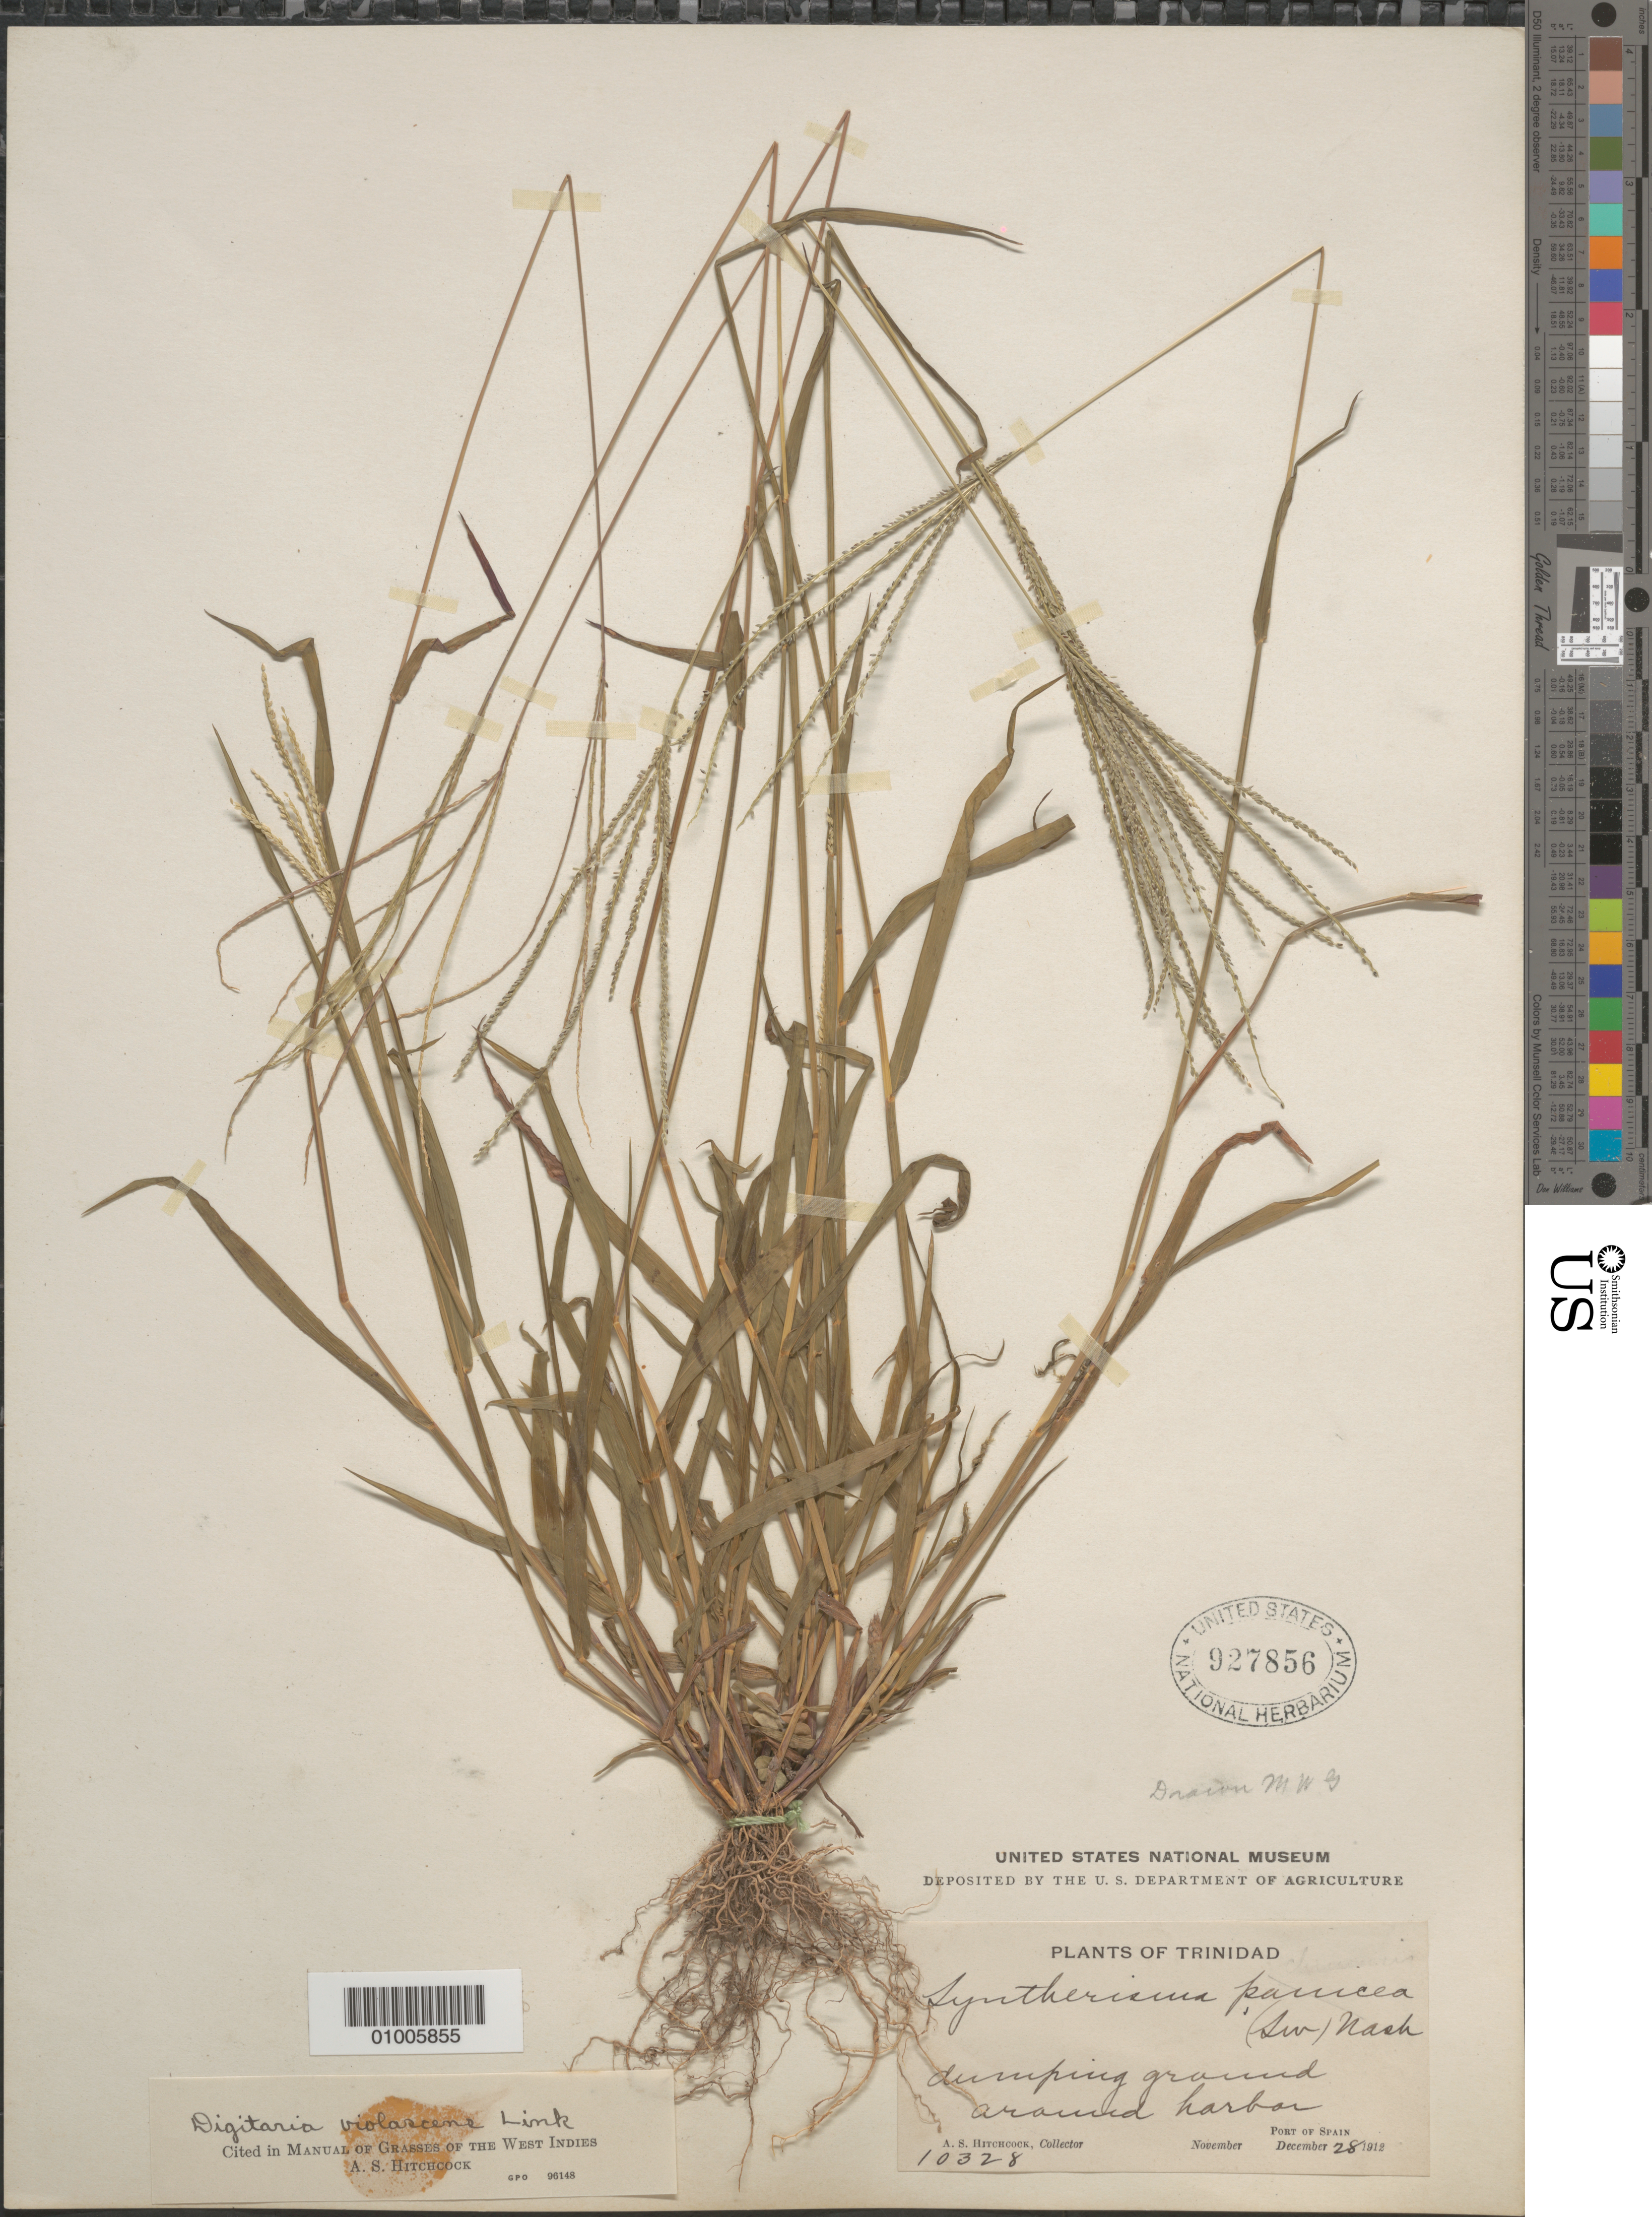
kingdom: Plantae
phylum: Tracheophyta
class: Liliopsida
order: Poales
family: Poaceae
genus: Digitaria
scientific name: Digitaria violascens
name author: Link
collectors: A. S. Hitchcock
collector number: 10328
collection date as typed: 28 Dec 1912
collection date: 1912-12-28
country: Trinidad and Tobago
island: Trinidad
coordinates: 0 N, 0 E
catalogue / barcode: US 927856